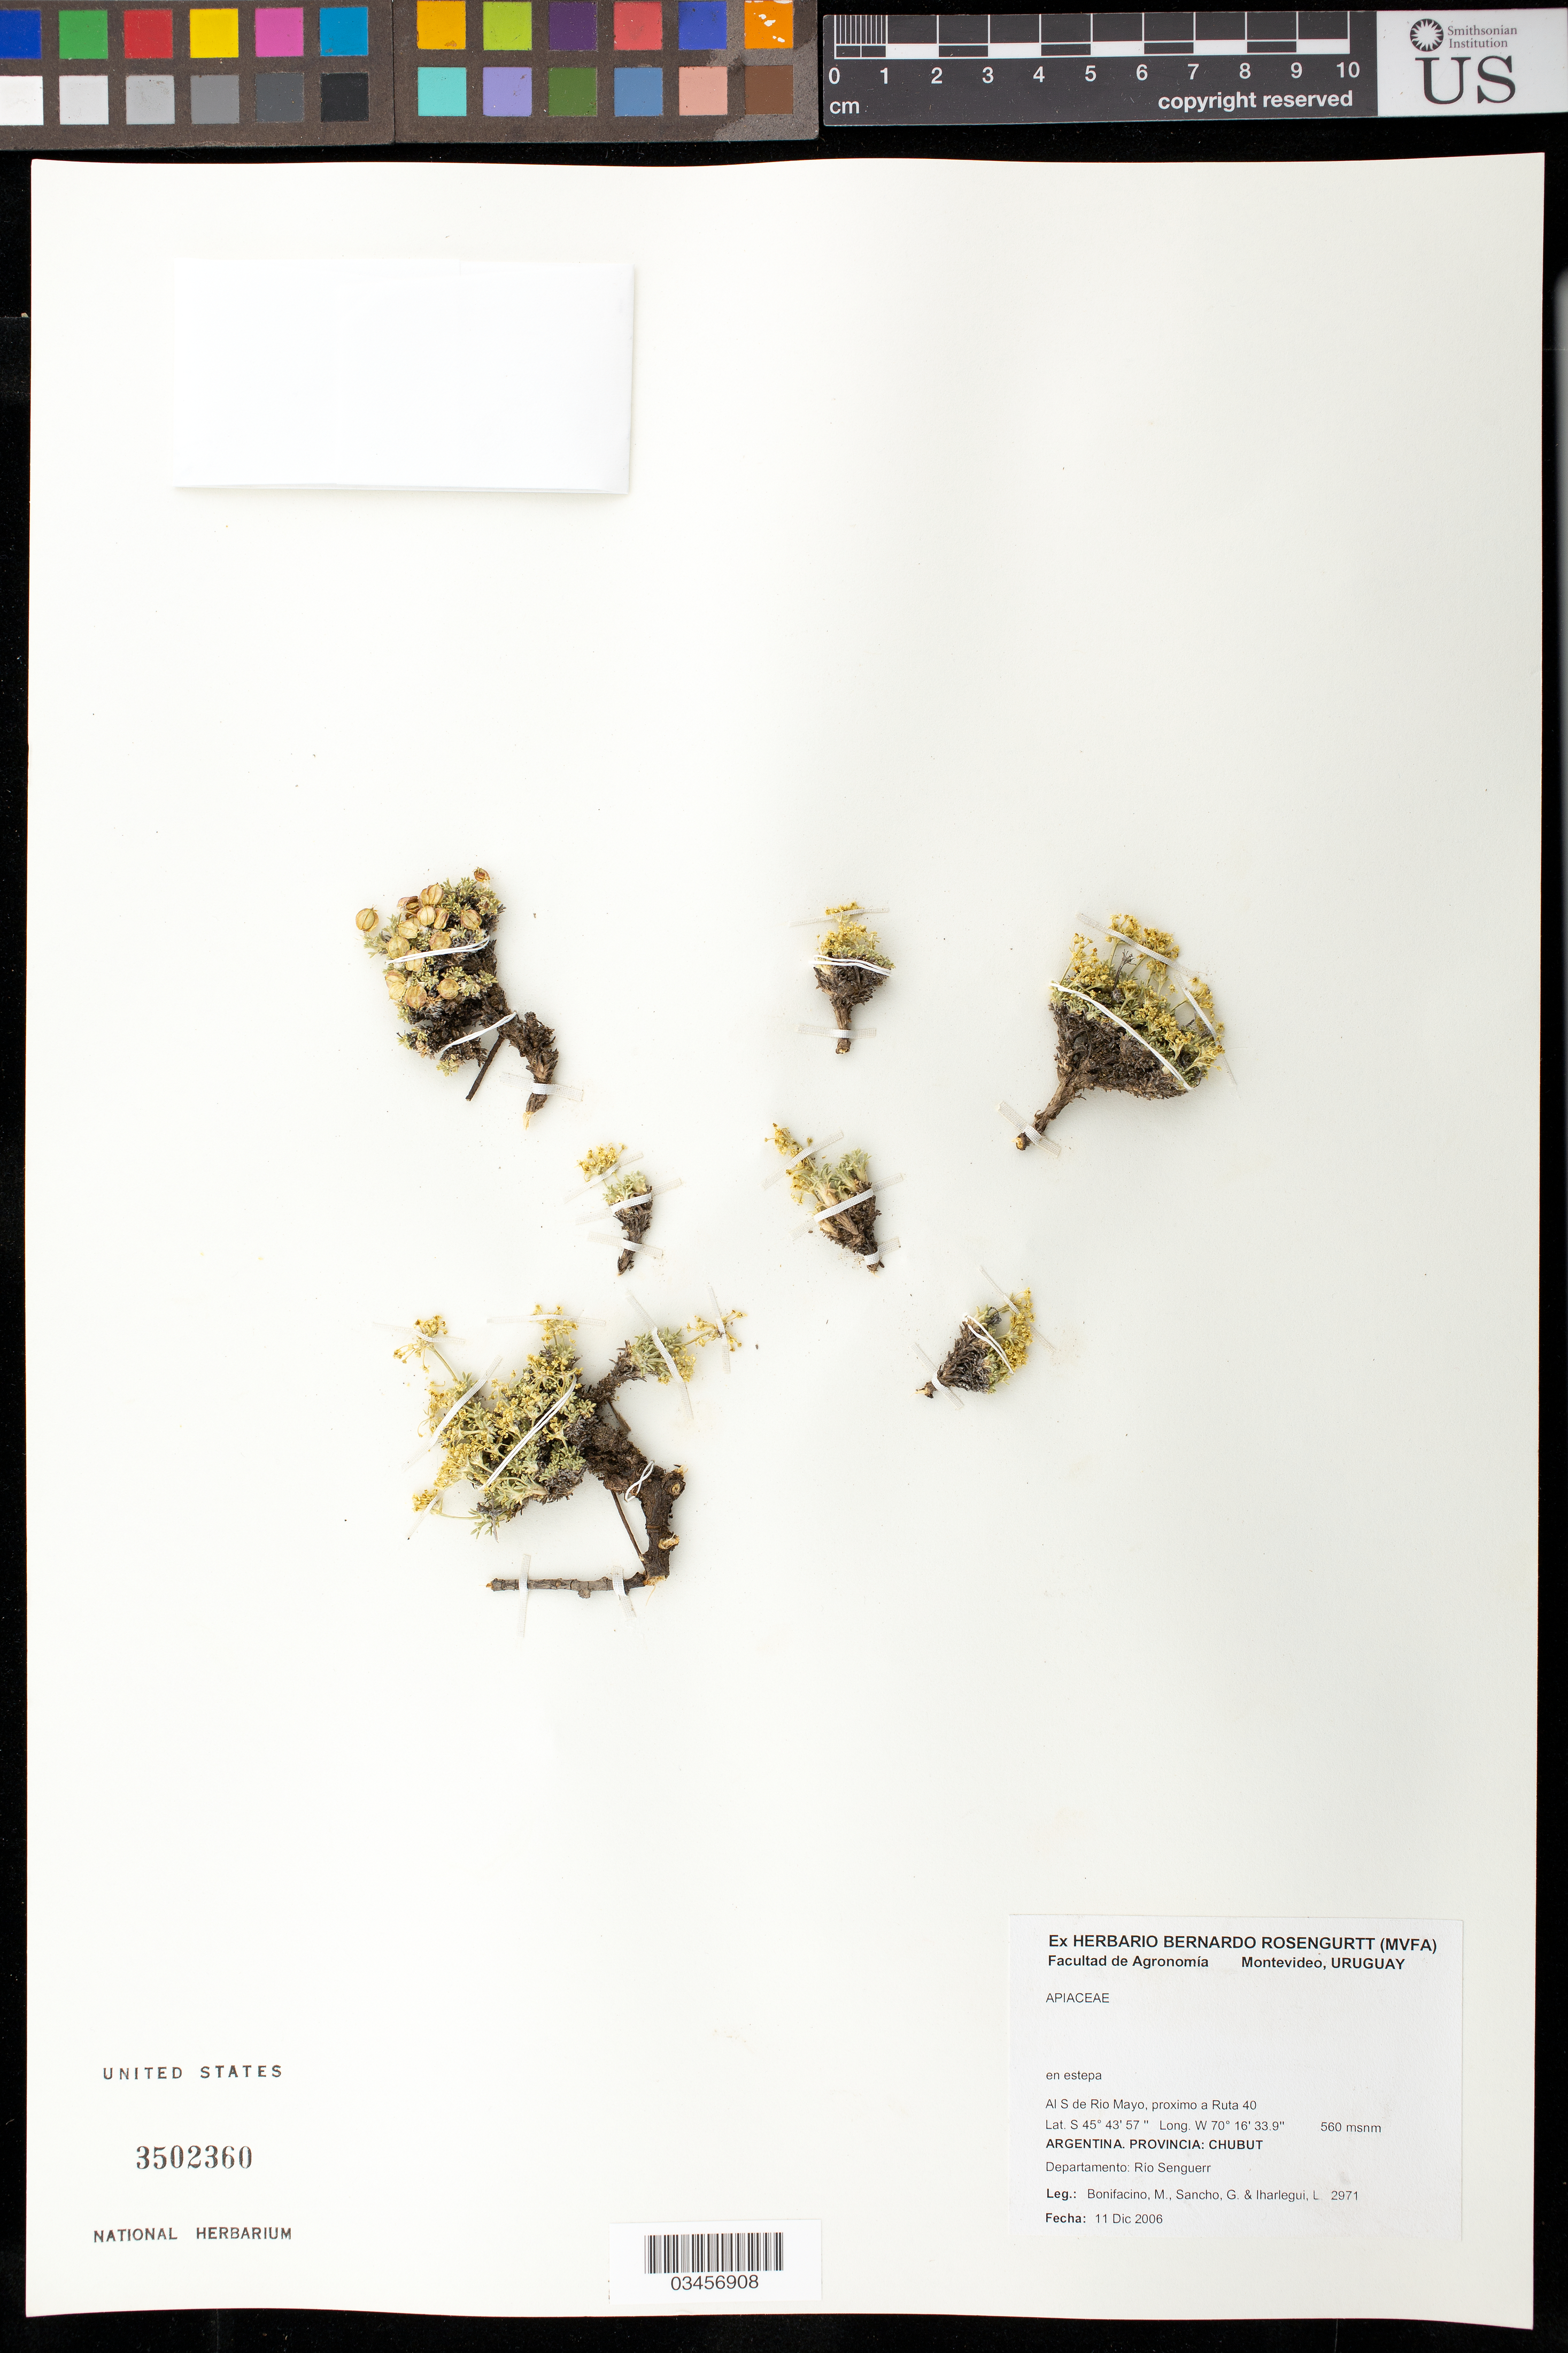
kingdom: Plantae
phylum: Tracheophyta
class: Magnoliopsida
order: Apiales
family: Apiaceae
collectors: M. Bonifacino, G. Sancho & L. Iharlegui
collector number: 2971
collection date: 2006-12-11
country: Argentina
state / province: Chubut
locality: Departamento Rio Senguerr. Al S de Rio Mayo, proxiimo a Ruta 40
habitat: En estepa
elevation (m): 560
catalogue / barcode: US 3502360